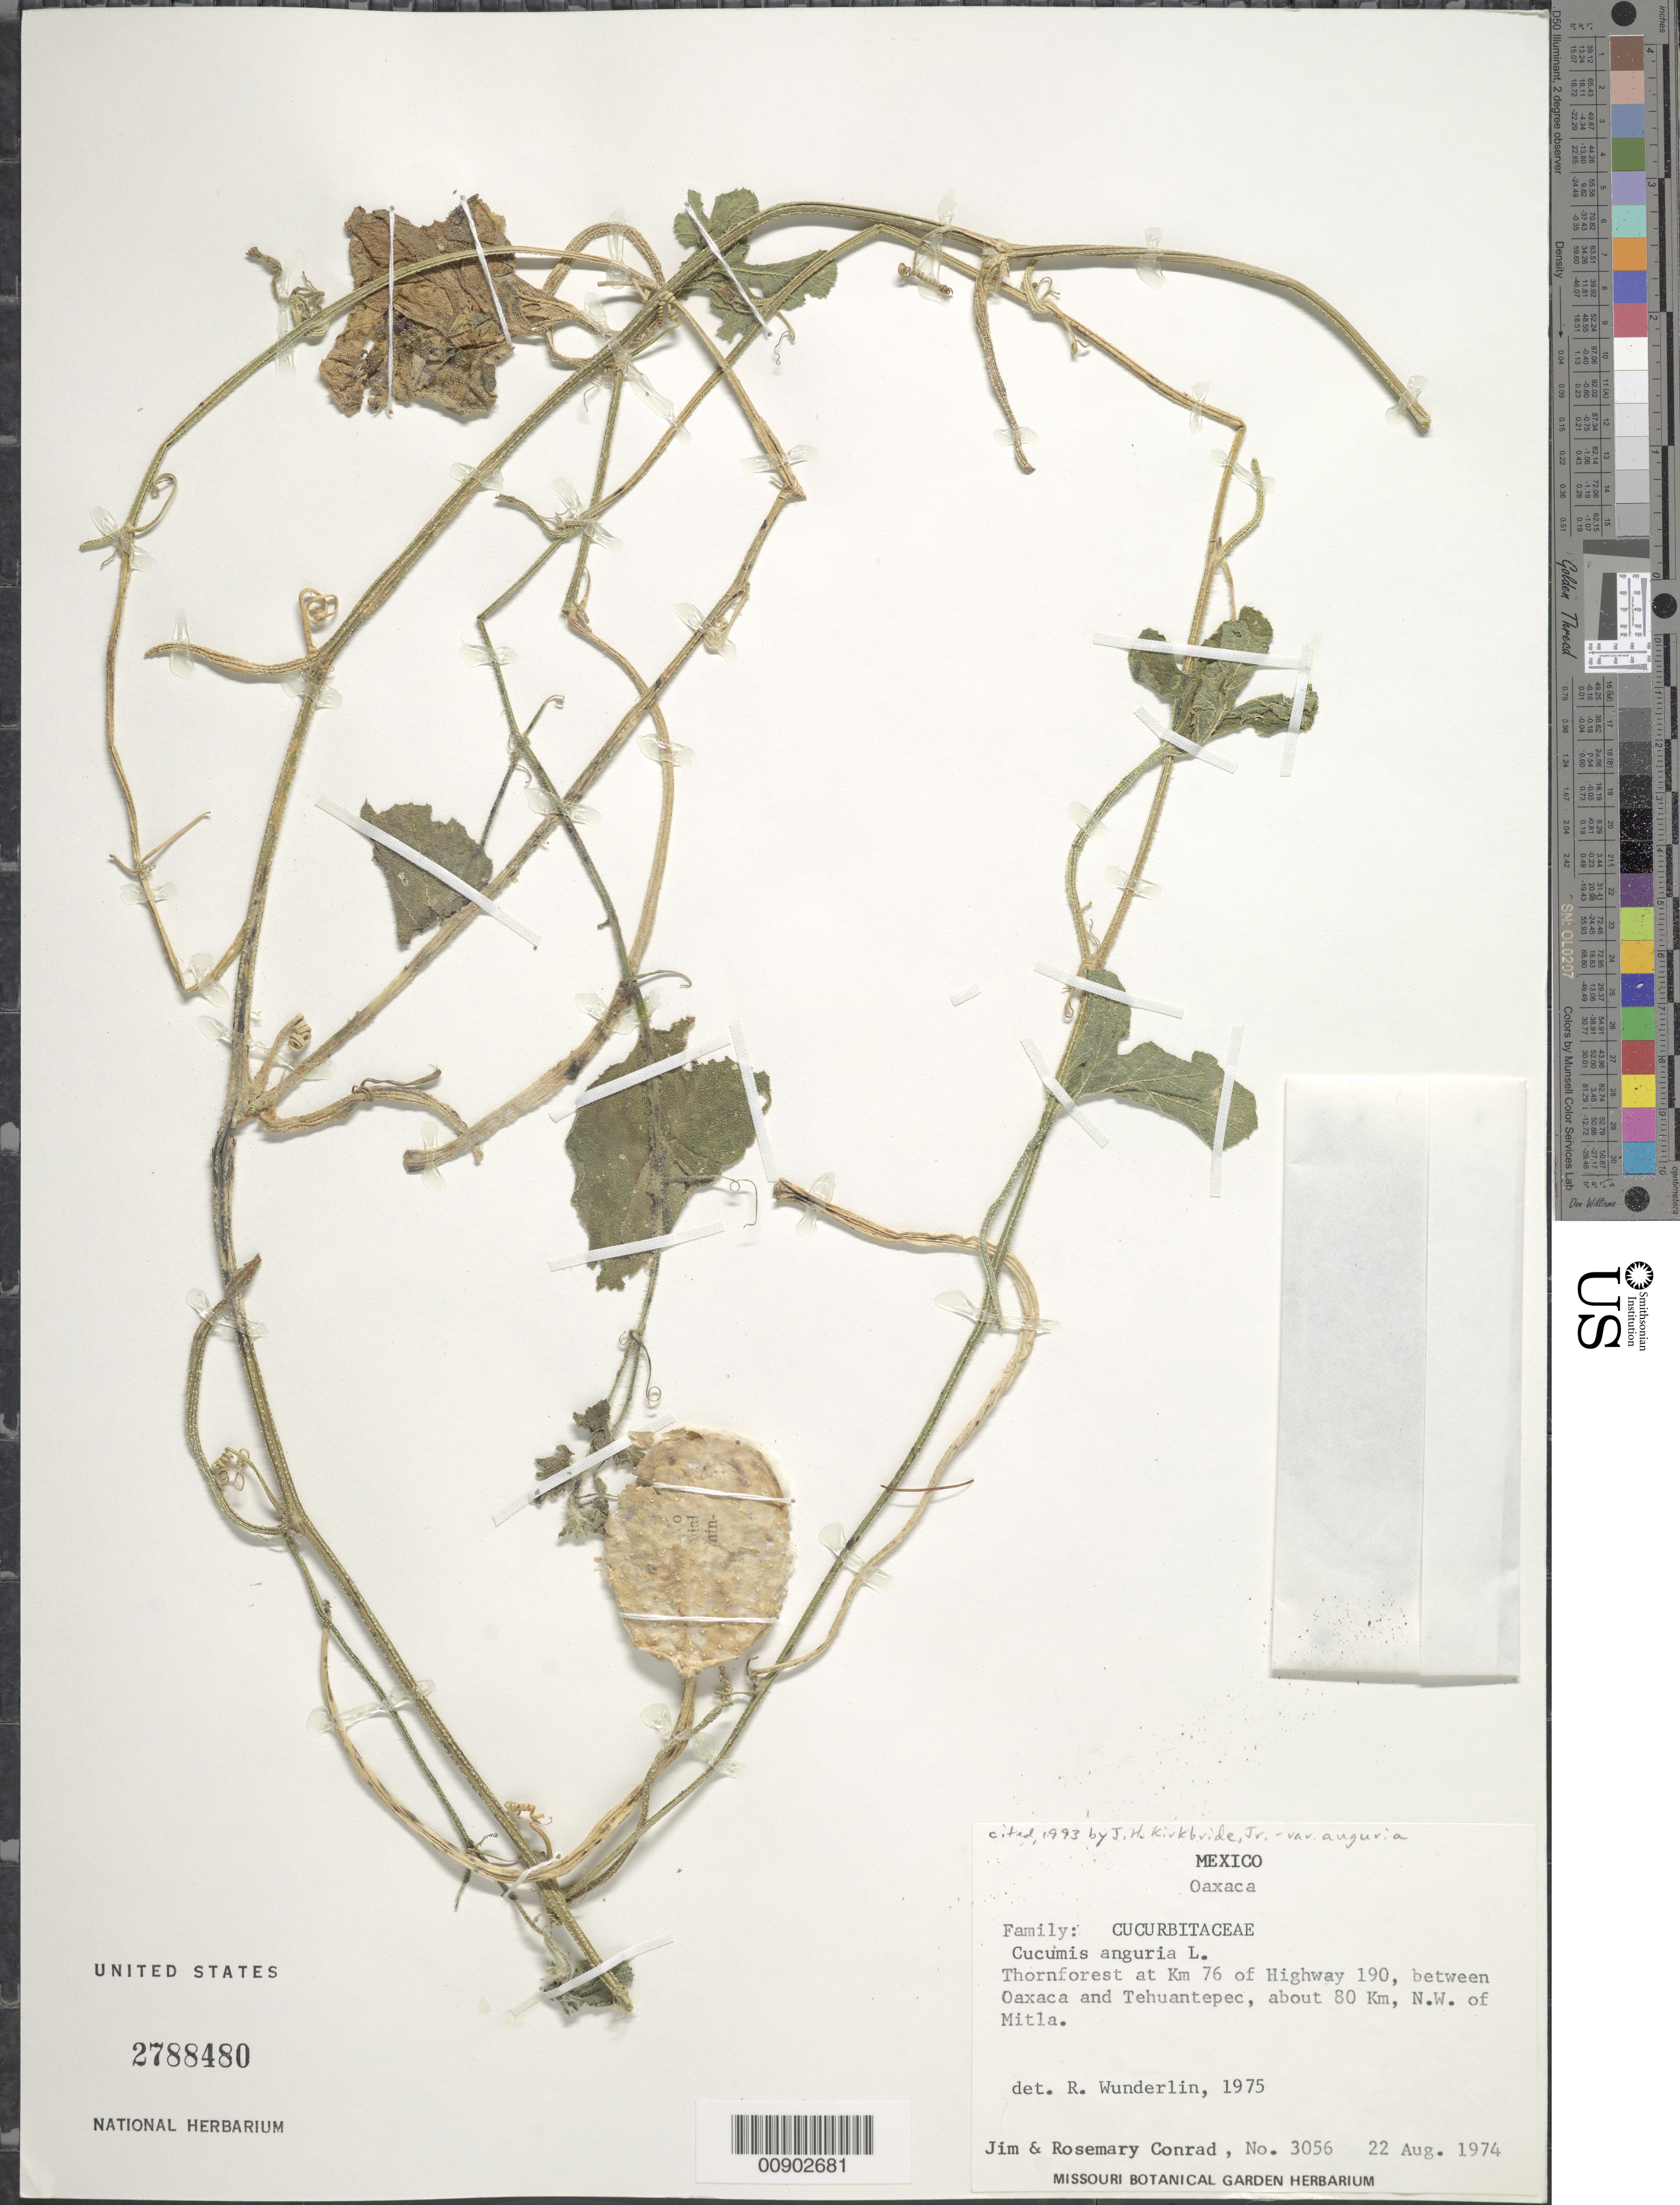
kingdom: Plantae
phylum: Tracheophyta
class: Magnoliopsida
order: Cucurbitales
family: Cucurbitaceae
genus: Cucumis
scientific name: Cucumis anguria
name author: L.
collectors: J. Conrad & R. Conrad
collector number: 3056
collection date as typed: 22 Aug 1974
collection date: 1974-08-22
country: Mexico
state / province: Oaxaca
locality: At km. 76 of highway 190, between Oaxaca and Tehuantepec, about 80 km, NW of Mitla.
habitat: Thornforest.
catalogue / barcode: US 2788480